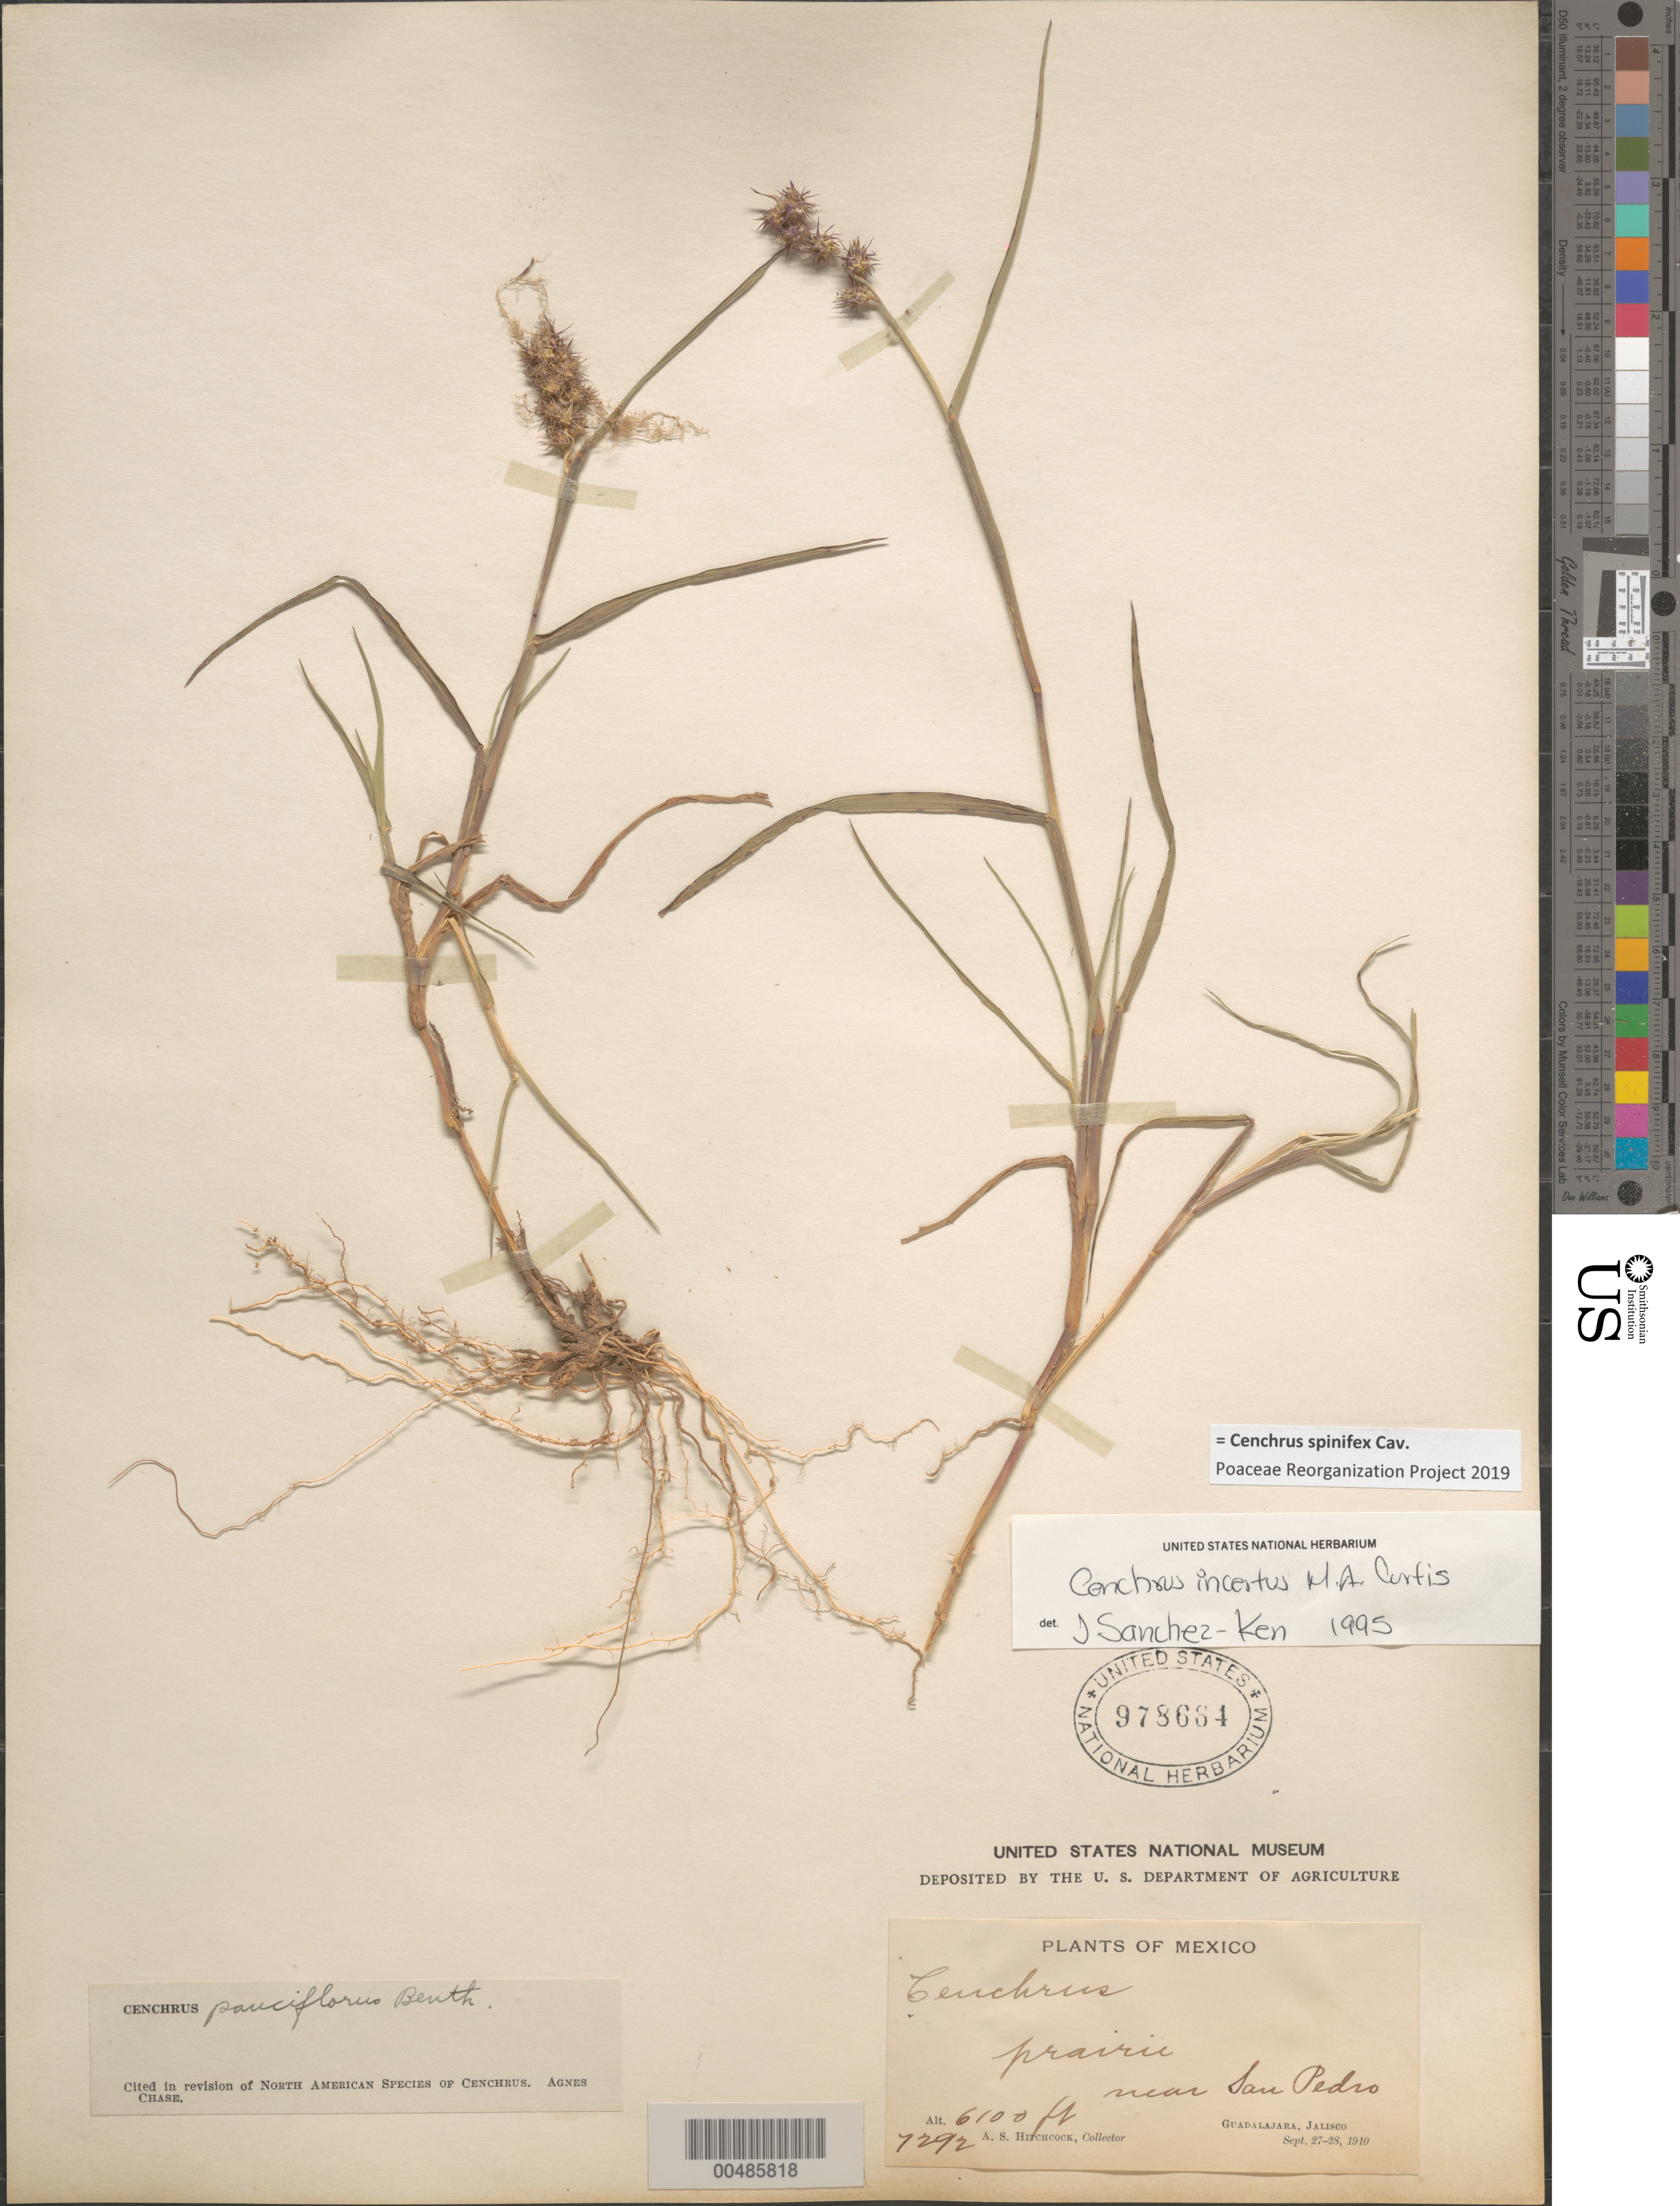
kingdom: Plantae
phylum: Tracheophyta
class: Liliopsida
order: Poales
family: Poaceae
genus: Cenchrus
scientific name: Cenchrus spinifex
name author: Cav.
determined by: Poaceae Reorganization Project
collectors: A. S. Hitchcock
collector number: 7292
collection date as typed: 27 Sep 1910 to 28 Sep 1910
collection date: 1910-09-27/1910-09-28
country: Mexico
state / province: Jalisco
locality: Guadalajara, near San Pedro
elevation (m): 1859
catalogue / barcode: US 978664